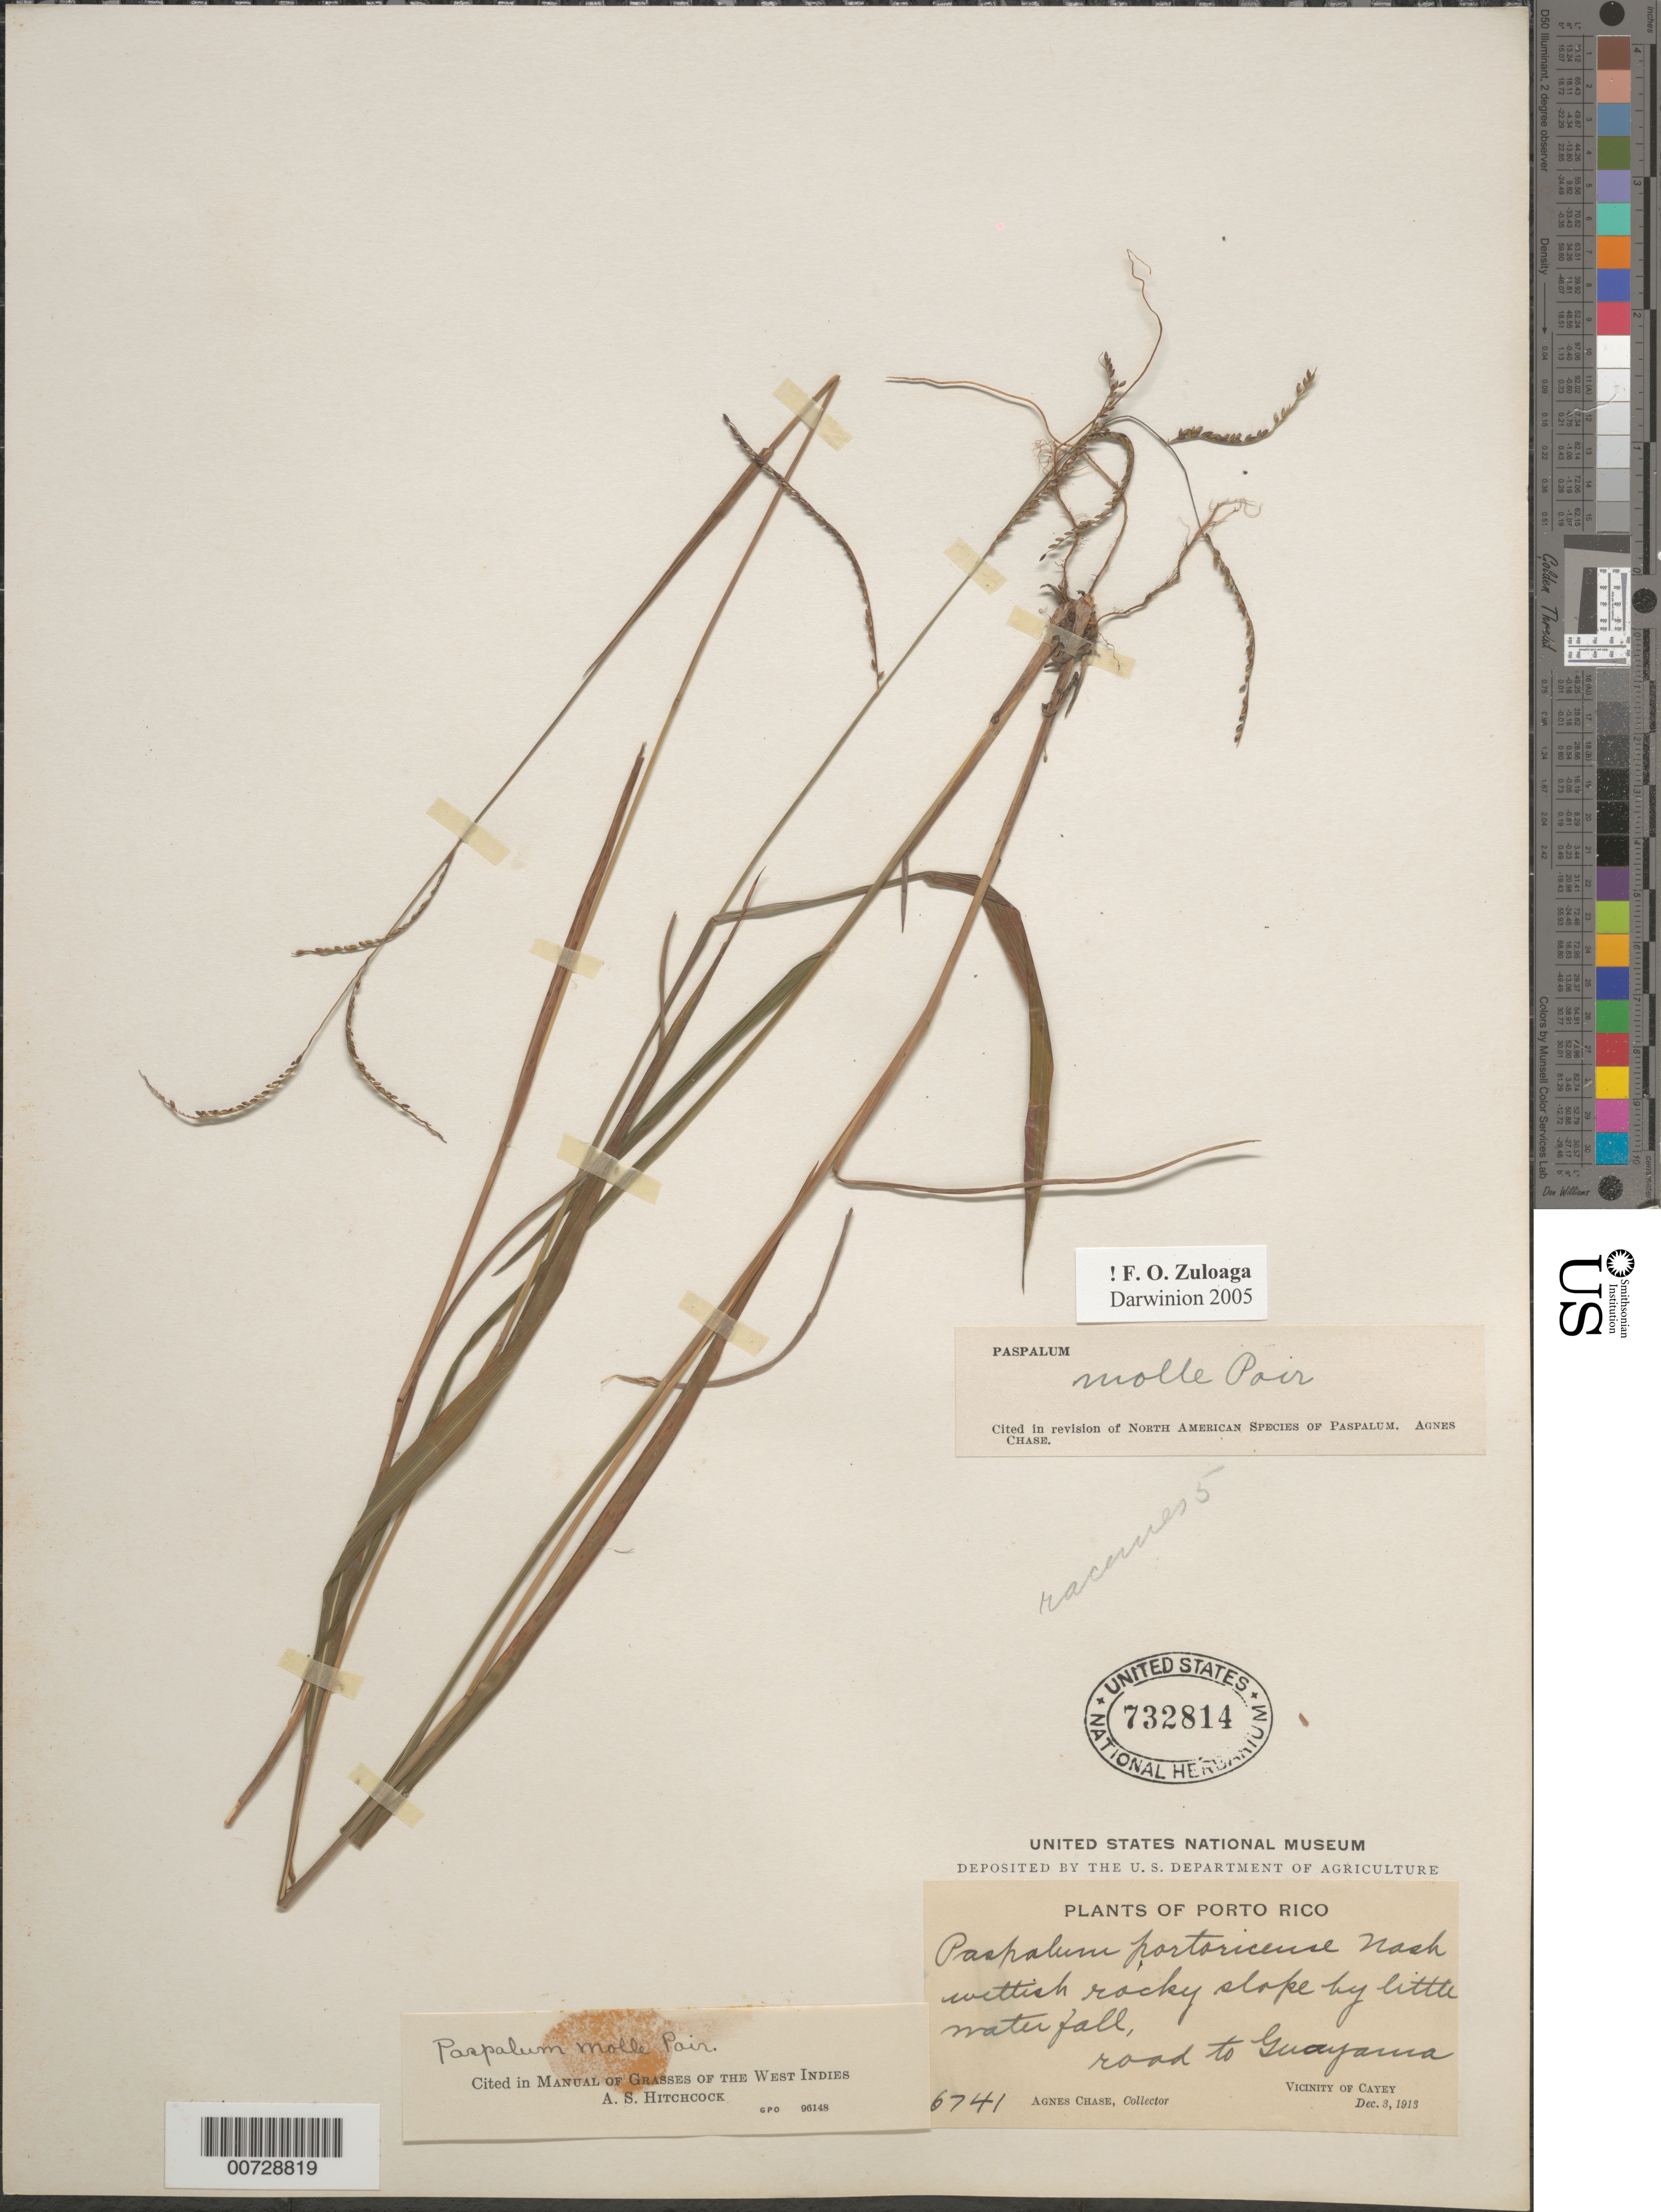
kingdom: Plantae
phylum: Tracheophyta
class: Liliopsida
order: Poales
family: Poaceae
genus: Paspalum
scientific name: Paspalum molle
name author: Poir.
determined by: Hitchcock, Albert S.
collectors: A. Chase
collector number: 6741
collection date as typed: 03 Dec 1913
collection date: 1913-12-03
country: Puerto Rico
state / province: Cayey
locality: Guayama, Road to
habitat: Wettish rocky slope by little water fall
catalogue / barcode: US 732814